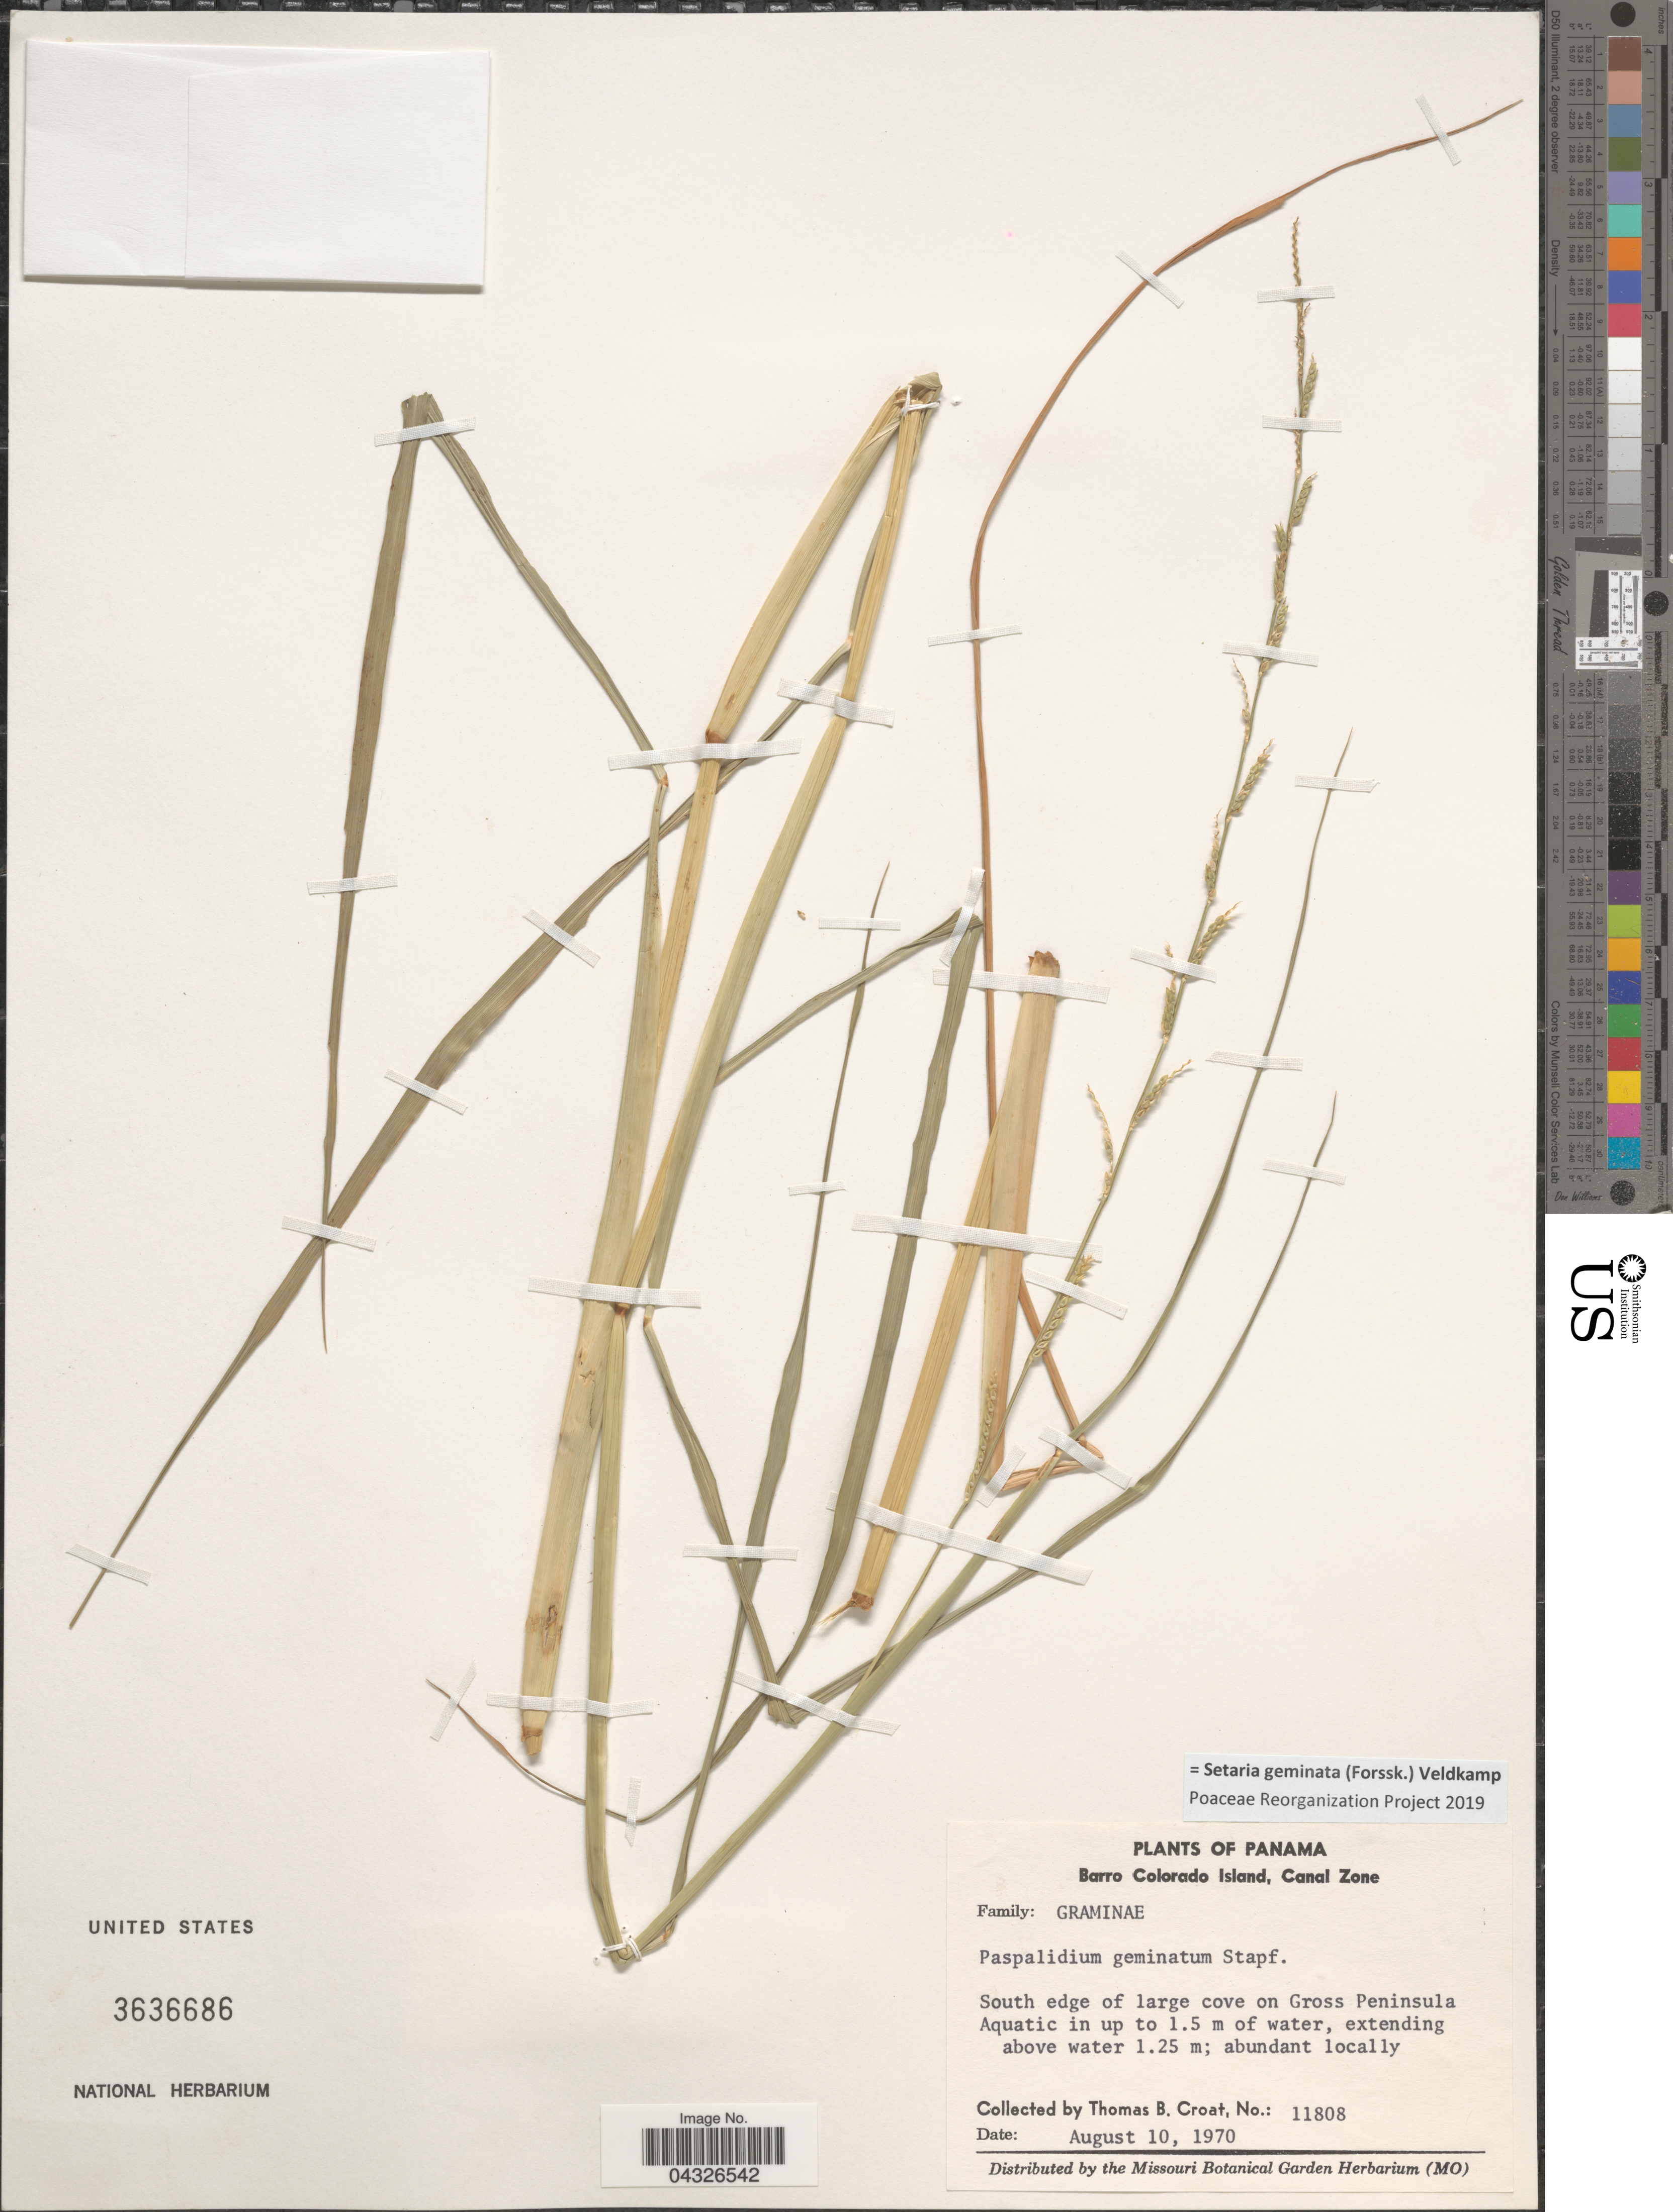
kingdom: Plantae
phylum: Tracheophyta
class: Liliopsida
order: Poales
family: Poaceae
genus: Setaria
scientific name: Setaria geminata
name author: (Forssk.) Veldkamp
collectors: T. B. Croat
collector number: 11808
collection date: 1970-08-10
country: Panama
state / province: Colón / Panamá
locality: Barro Colorado Island, Canal Zone. South edge of large cove on Gross Peninsula Aquatic.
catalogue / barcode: US 3636686